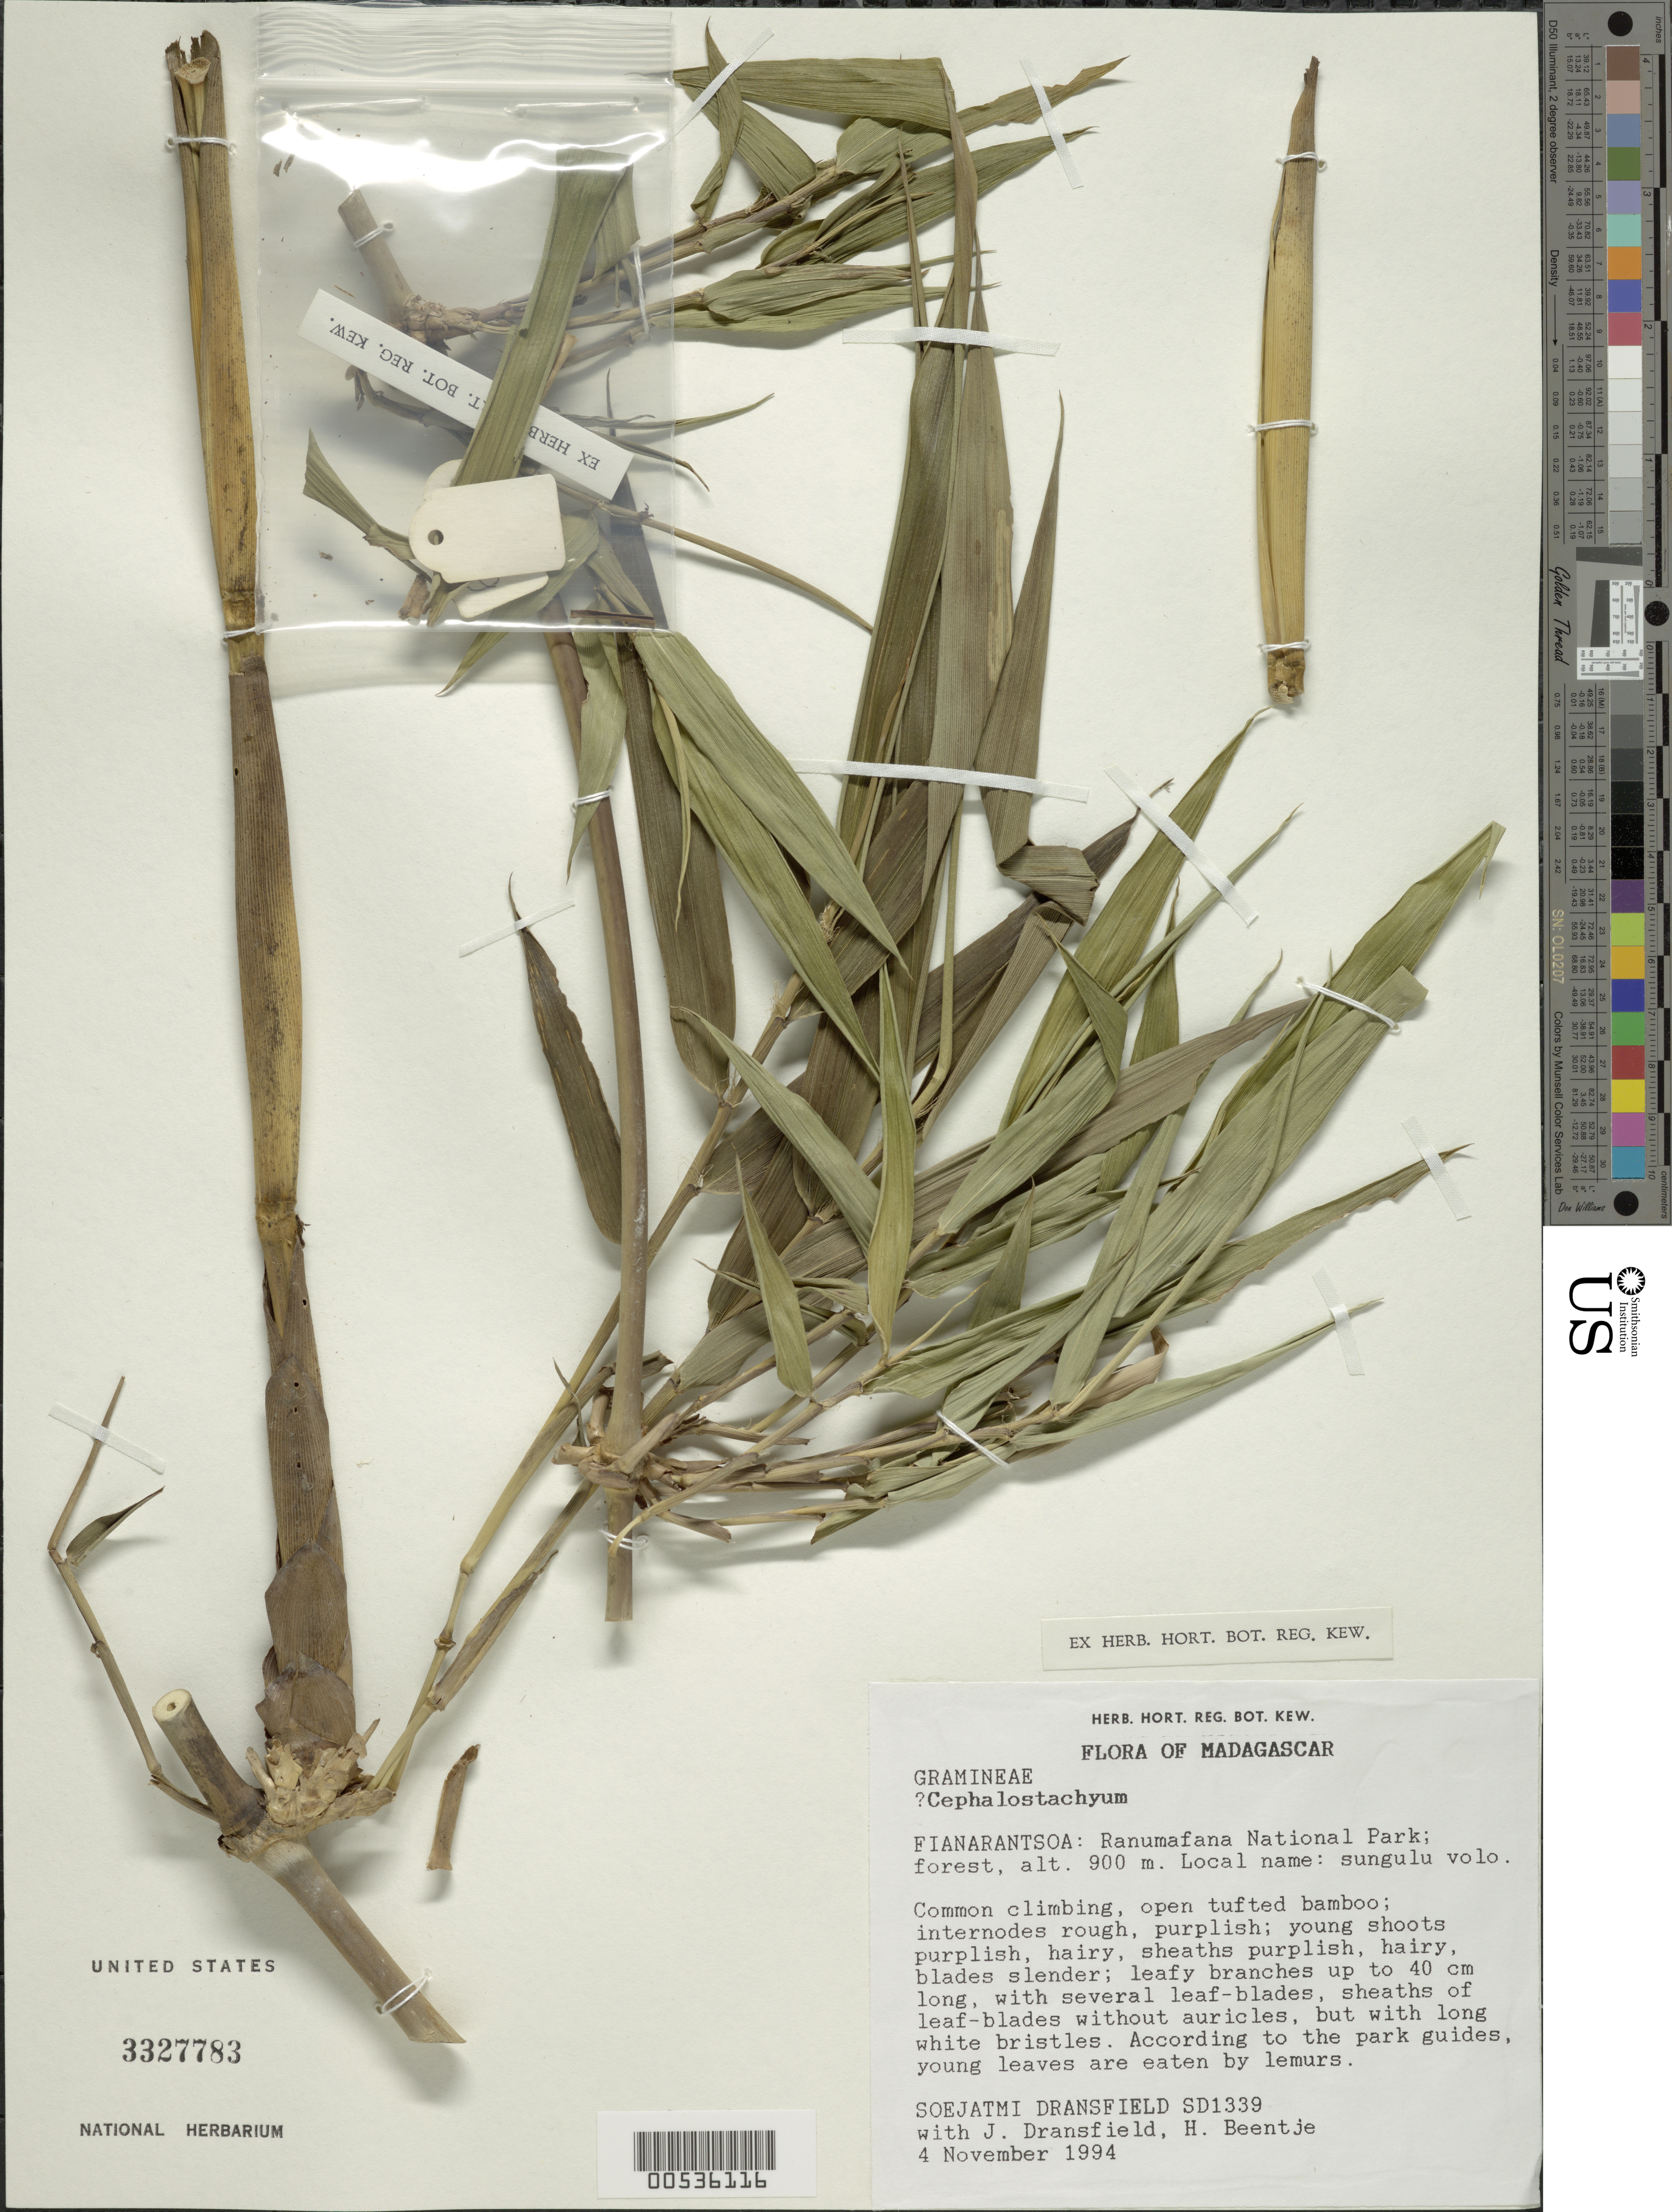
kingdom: Plantae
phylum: Tracheophyta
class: Liliopsida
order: Poales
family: Poaceae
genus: Cephalostachyum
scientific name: Cephalostachyum sp.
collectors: S. Dransfield, J. Dransfield & H. J. Beentje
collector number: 1339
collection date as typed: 04 Nov 1994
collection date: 1994-11-04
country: Madagascar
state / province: Haute Matsiatra / Vatovavy Fitovinany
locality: Ranumafana national park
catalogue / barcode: US 3327783